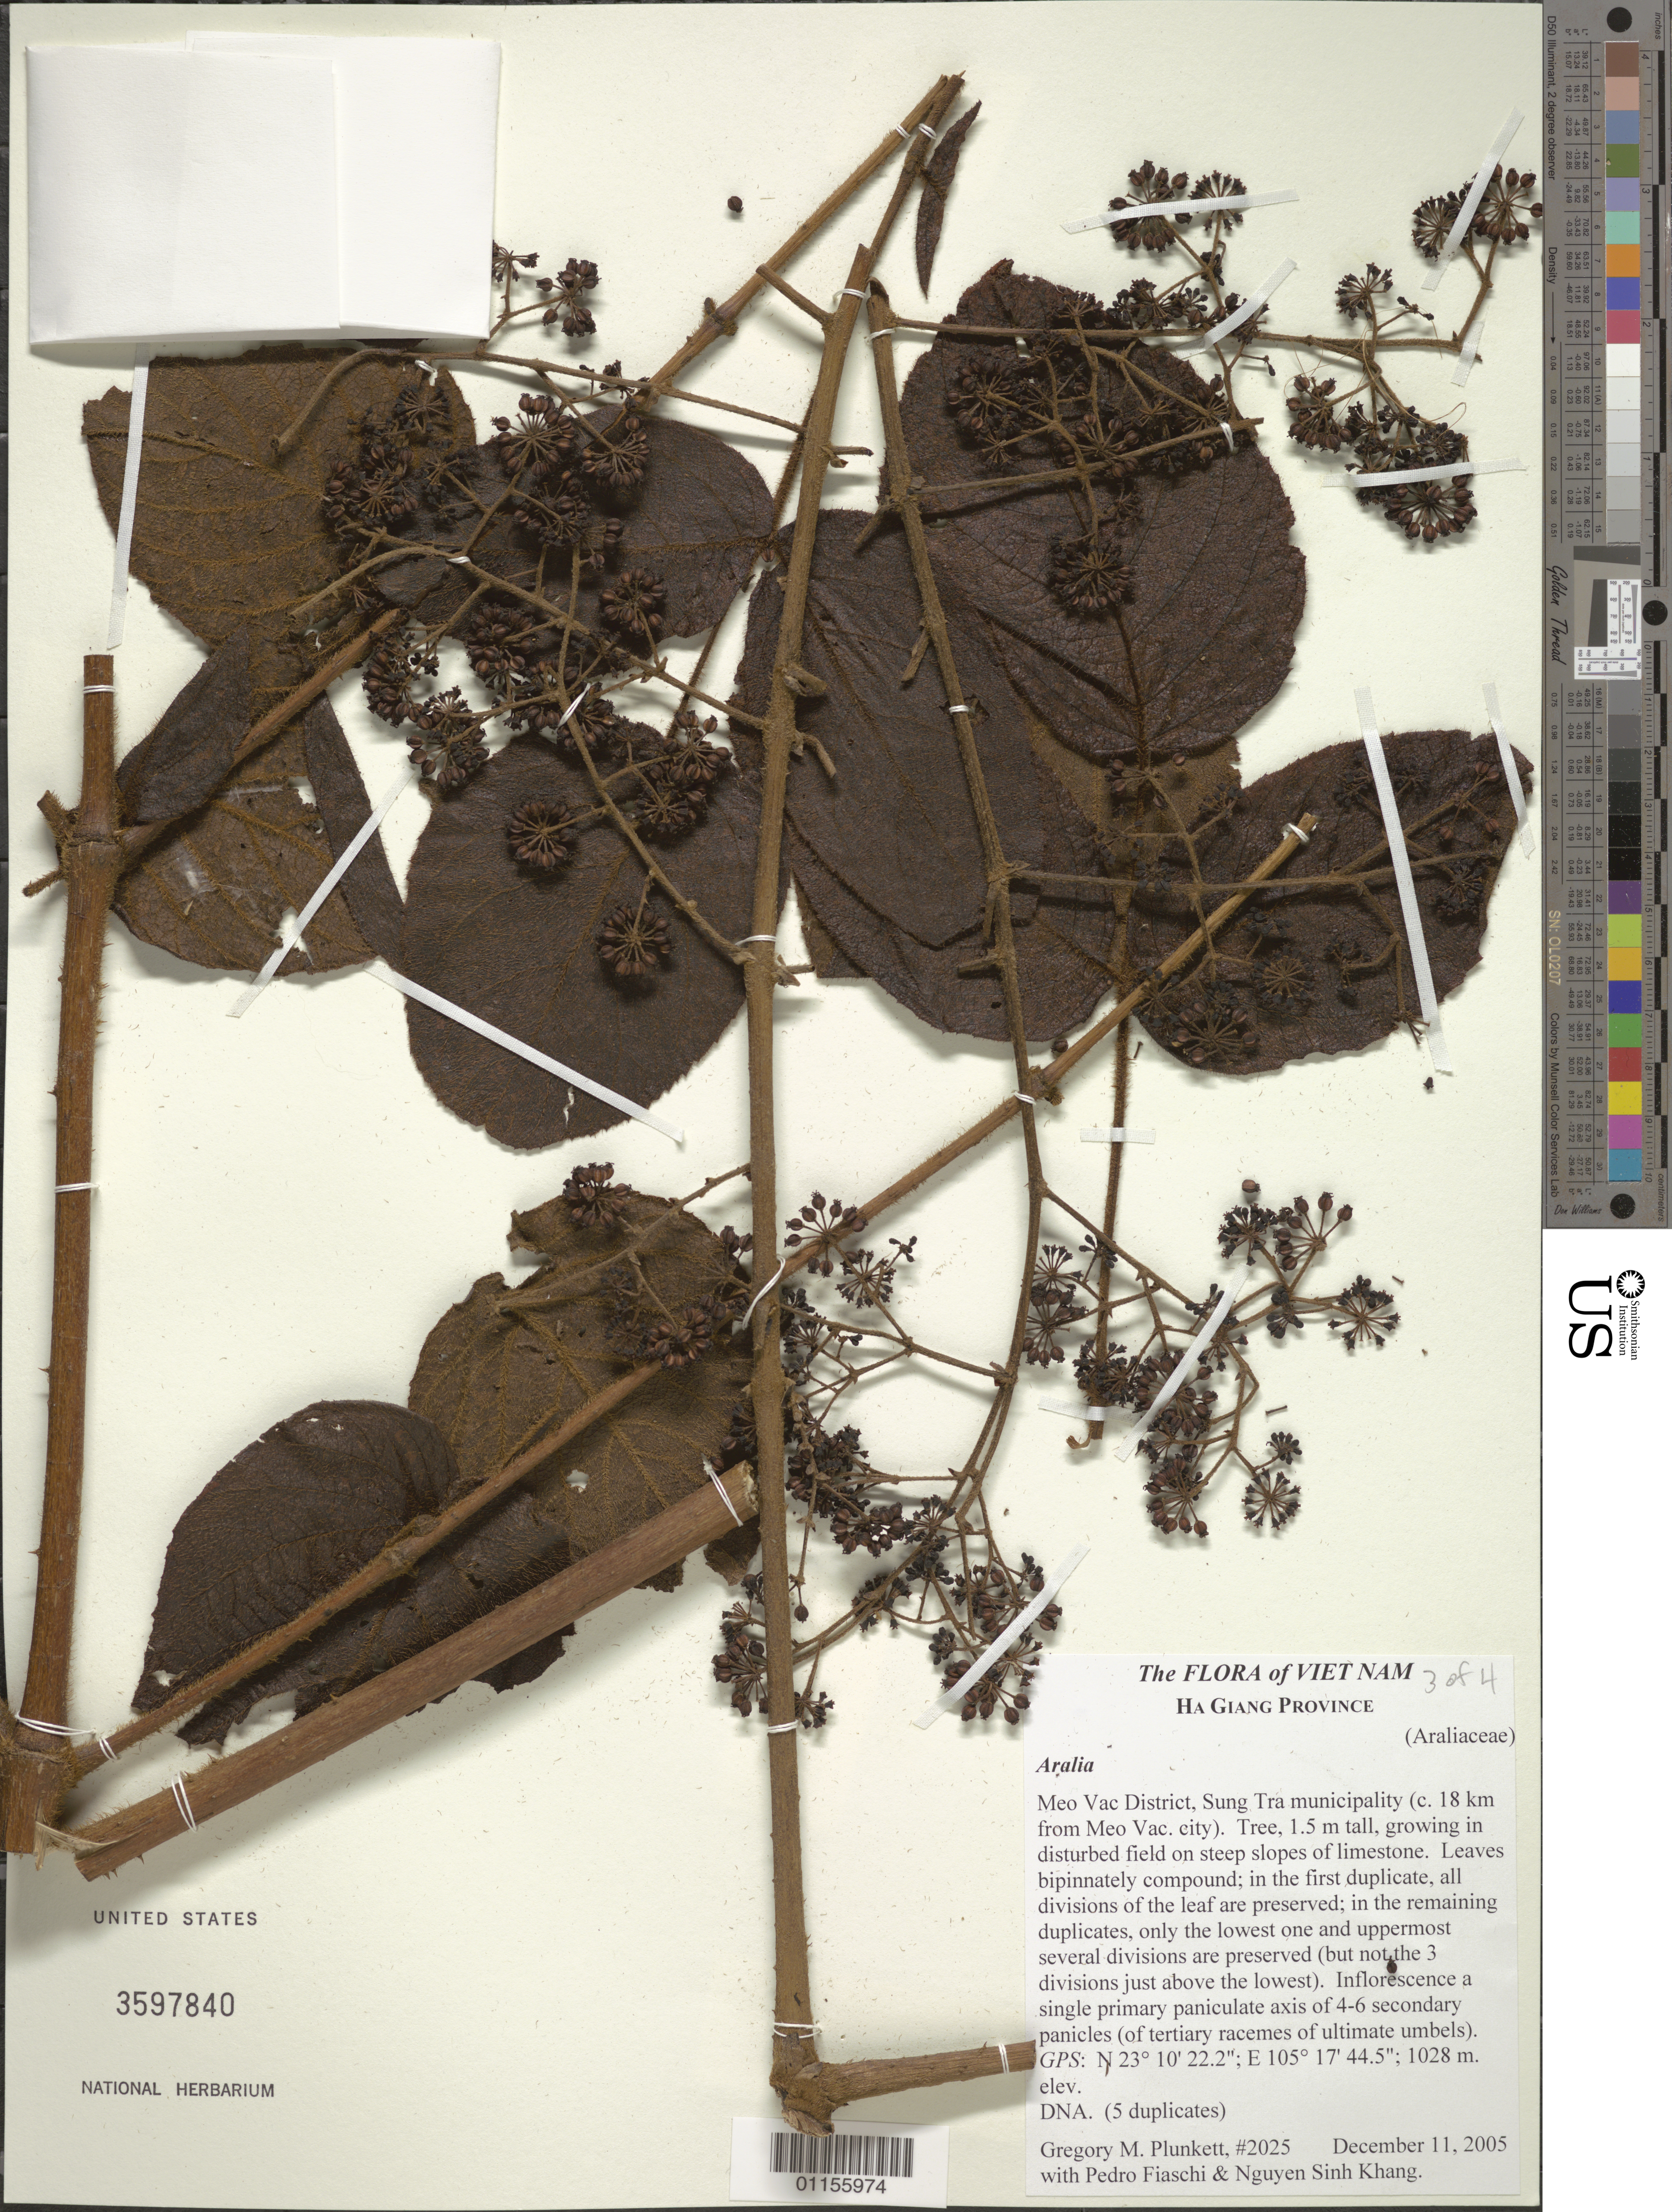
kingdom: Plantae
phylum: Tracheophyta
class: Magnoliopsida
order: Apiales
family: Araliaceae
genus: Aralia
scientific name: Aralia sp.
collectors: G. M. Plunkett, P. Fiaschi & N. Khang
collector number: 2025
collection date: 2005-12-11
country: Vietnam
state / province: Hà Giang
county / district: Meo Vac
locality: Sung Tra Municipality ( c. 18 km from Meo Vac city).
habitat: Tree, growing in disturbed field on steep slopes of limestone.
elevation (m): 1028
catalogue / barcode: US 3597840